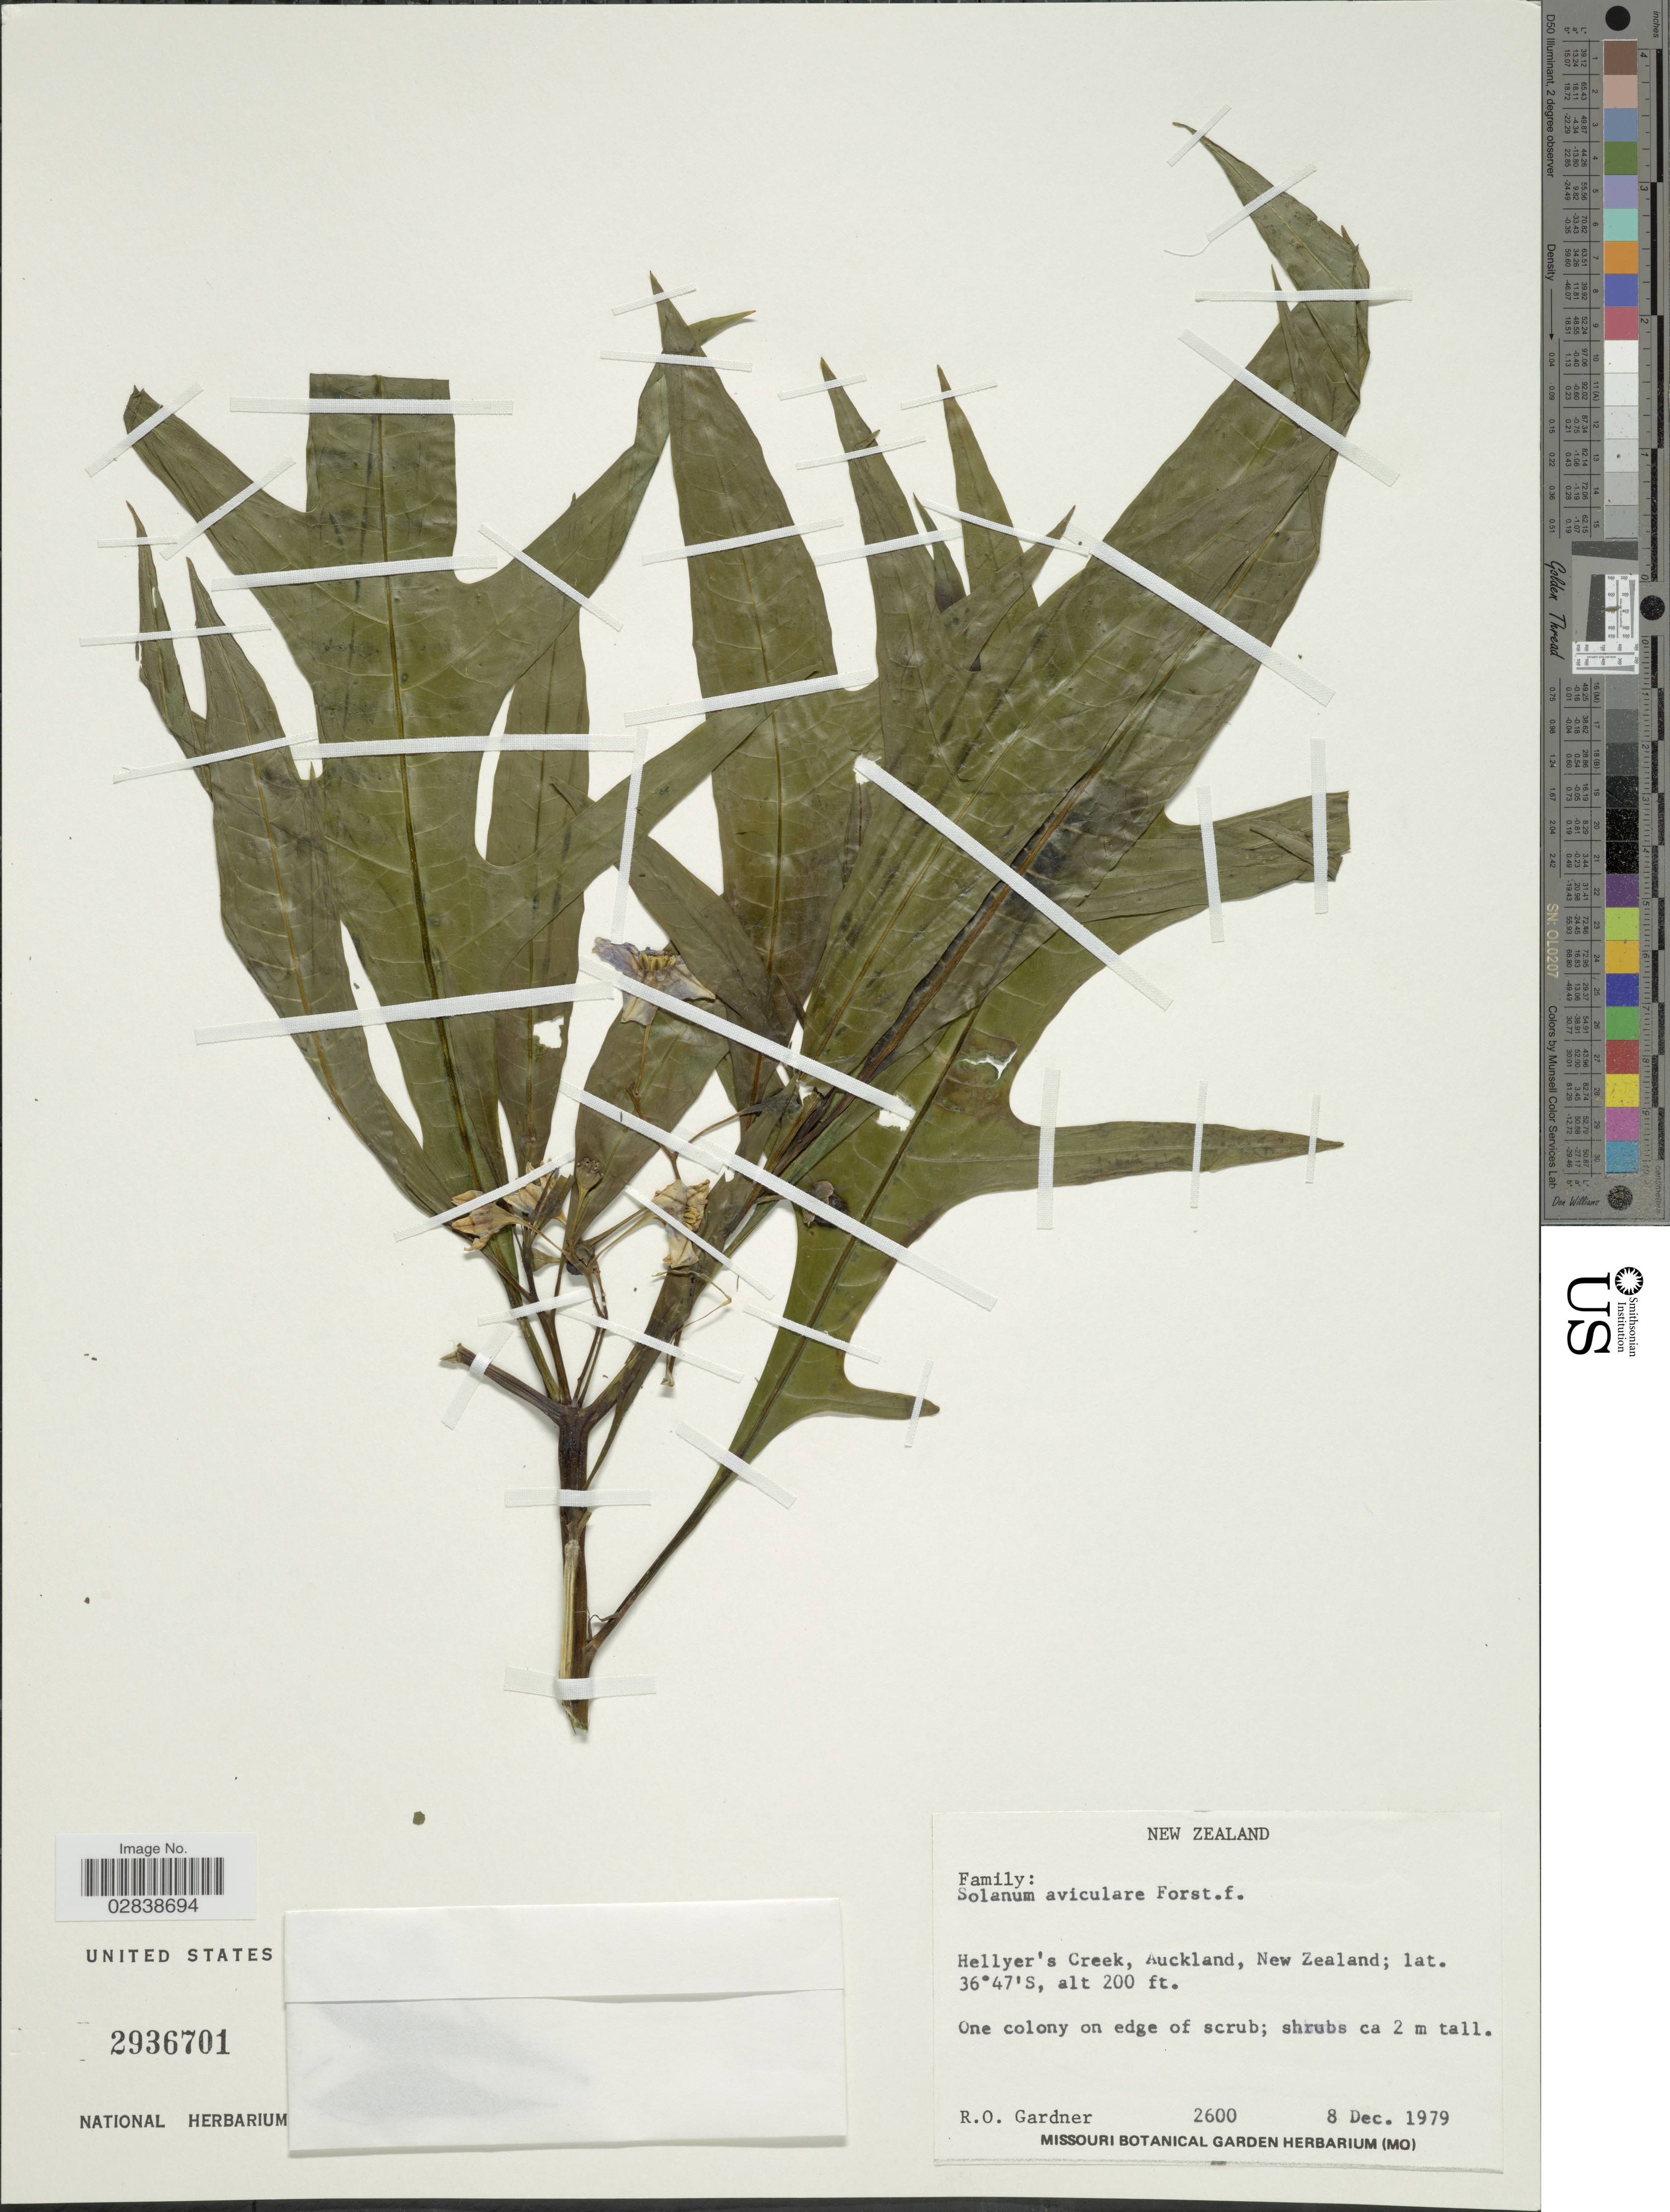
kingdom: Plantae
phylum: Tracheophyta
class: Magnoliopsida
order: Solanales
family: Solanaceae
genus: Solanum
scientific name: Solanum aviculare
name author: G. Forst.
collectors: R. O. Gardner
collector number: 2600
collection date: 1979-12-08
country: New Zealand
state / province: Auckland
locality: Hellyer's Creek.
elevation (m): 61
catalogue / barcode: US 2936701